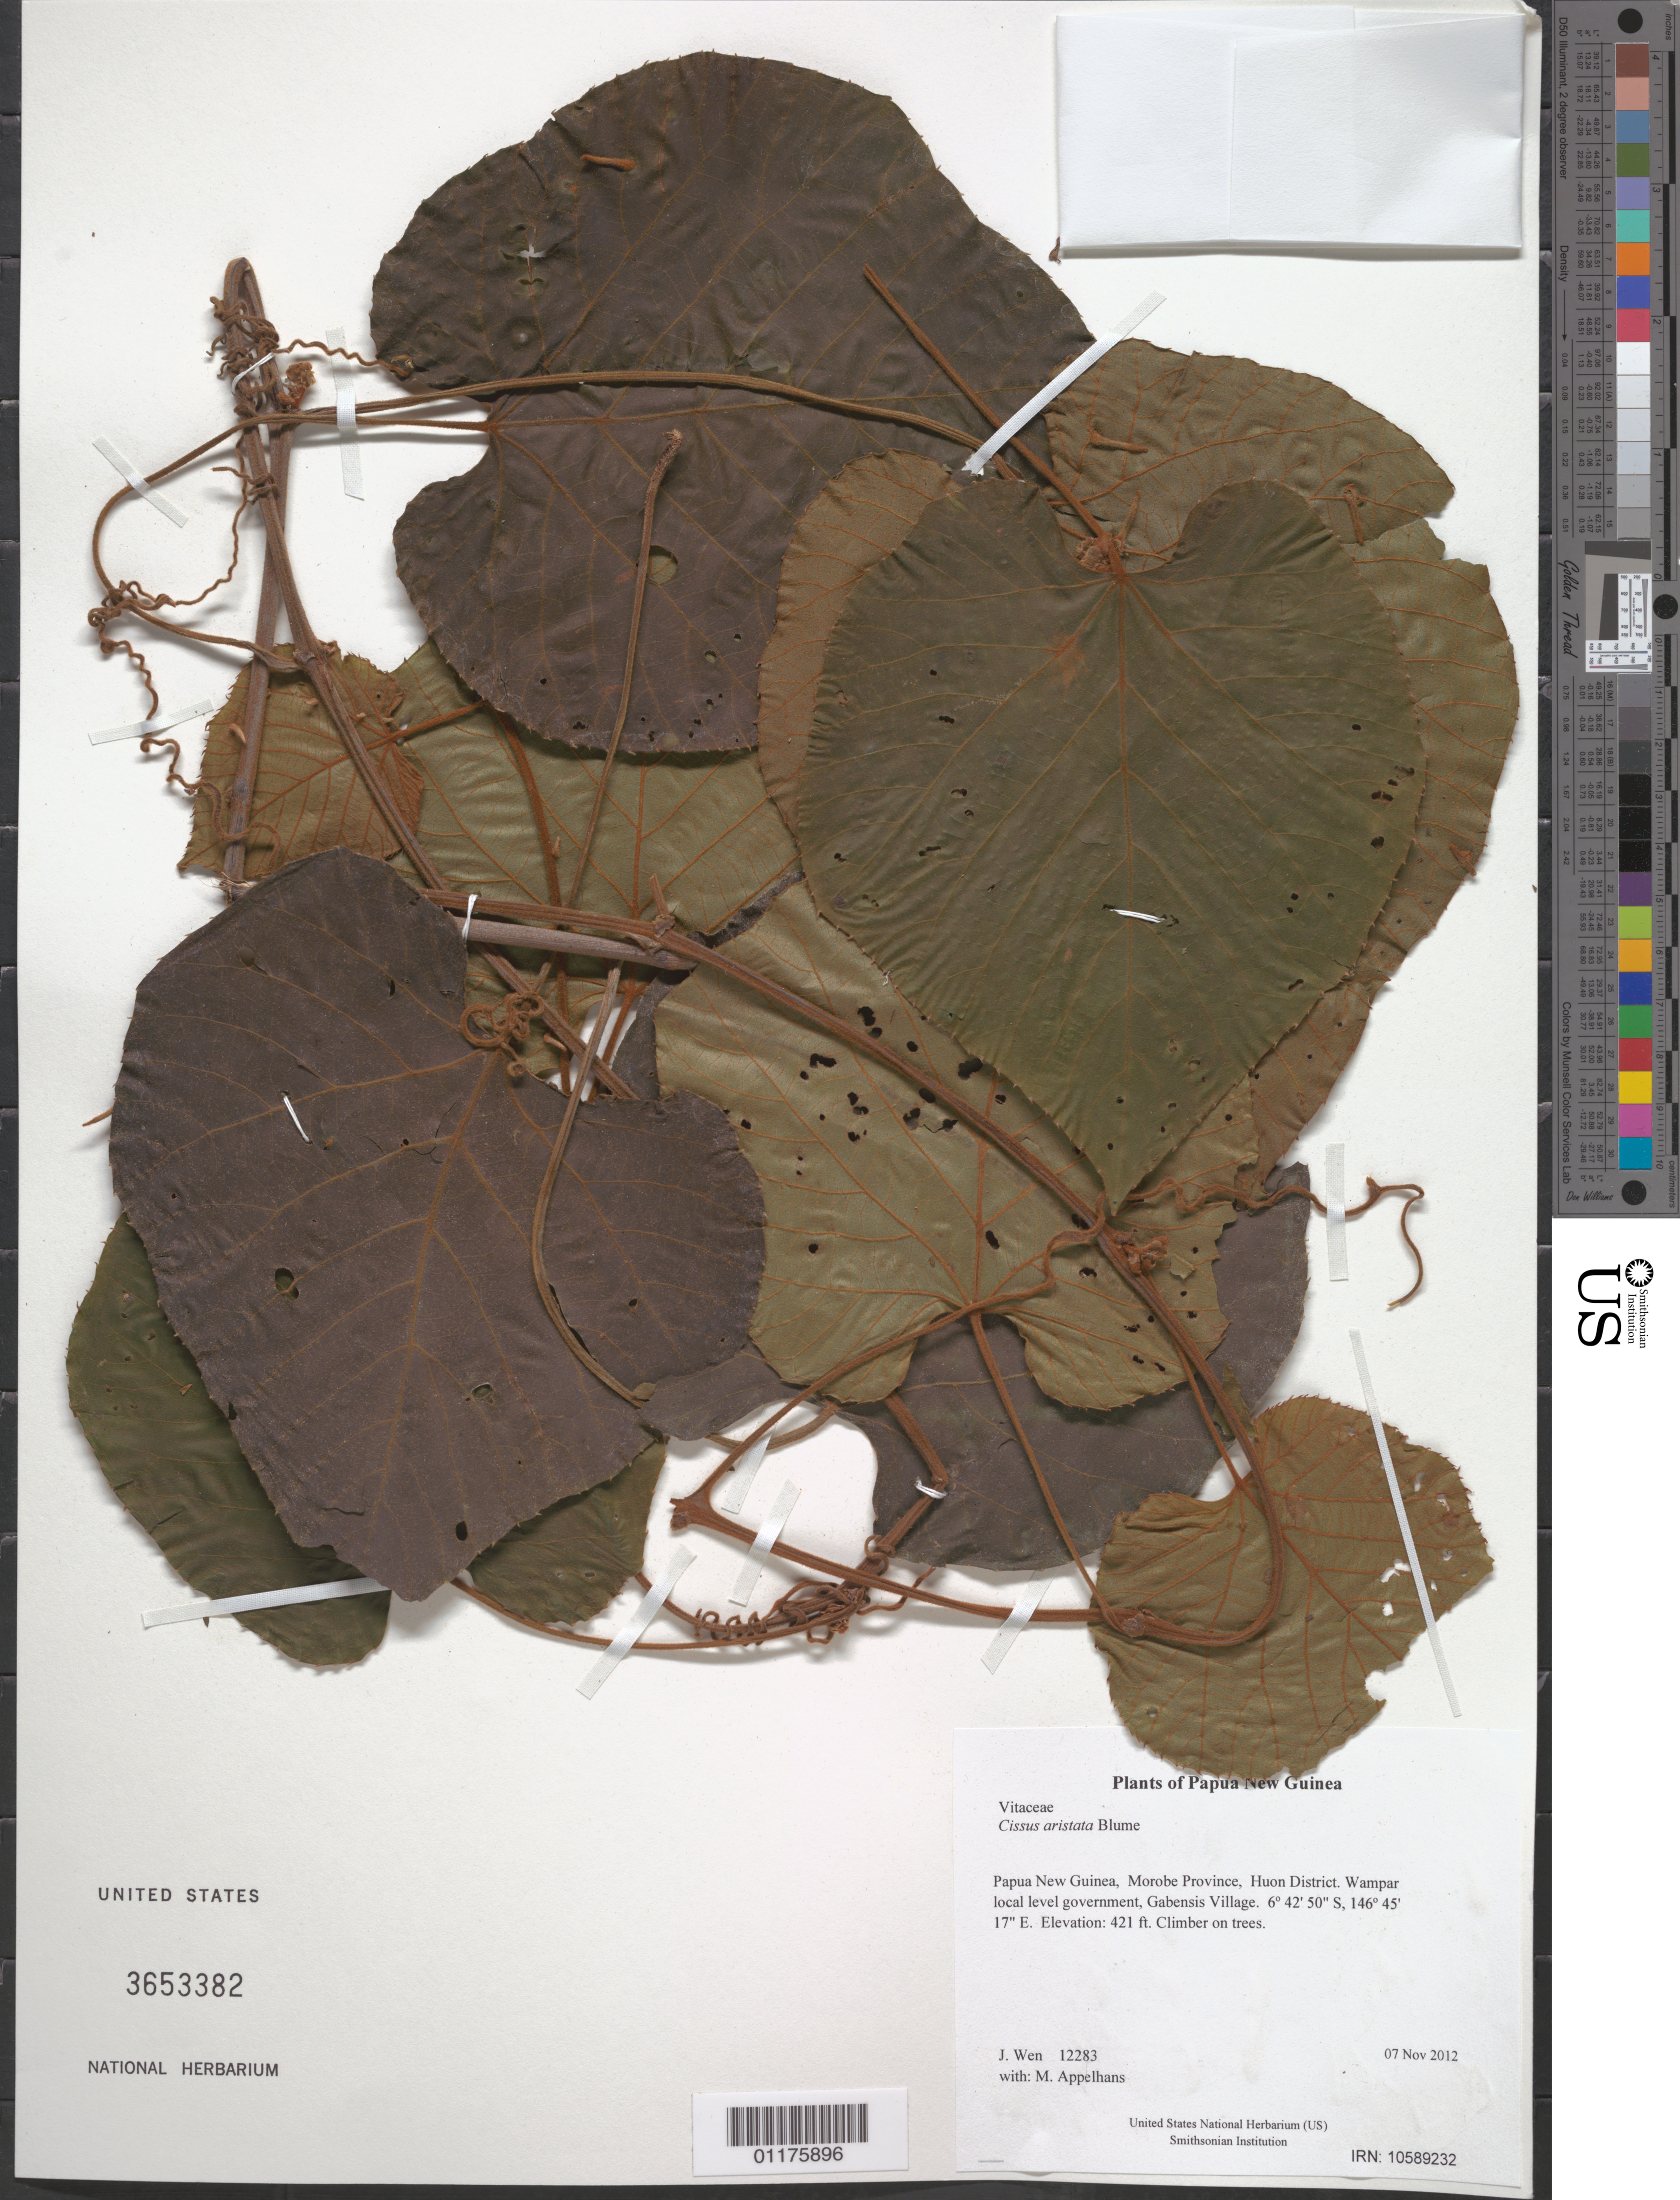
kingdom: Plantae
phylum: Tracheophyta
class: Magnoliopsida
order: Vitales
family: Vitaceae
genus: Cissus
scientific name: Cissus aristata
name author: Blume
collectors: M. Appelhans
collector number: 12283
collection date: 2012-11-07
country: Papua New Guinea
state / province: Morobe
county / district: Huon District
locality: Wampar local level government, Gabensis Village.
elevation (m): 128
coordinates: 6 42.833 S, 146 45.291 E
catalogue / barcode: US 3653382